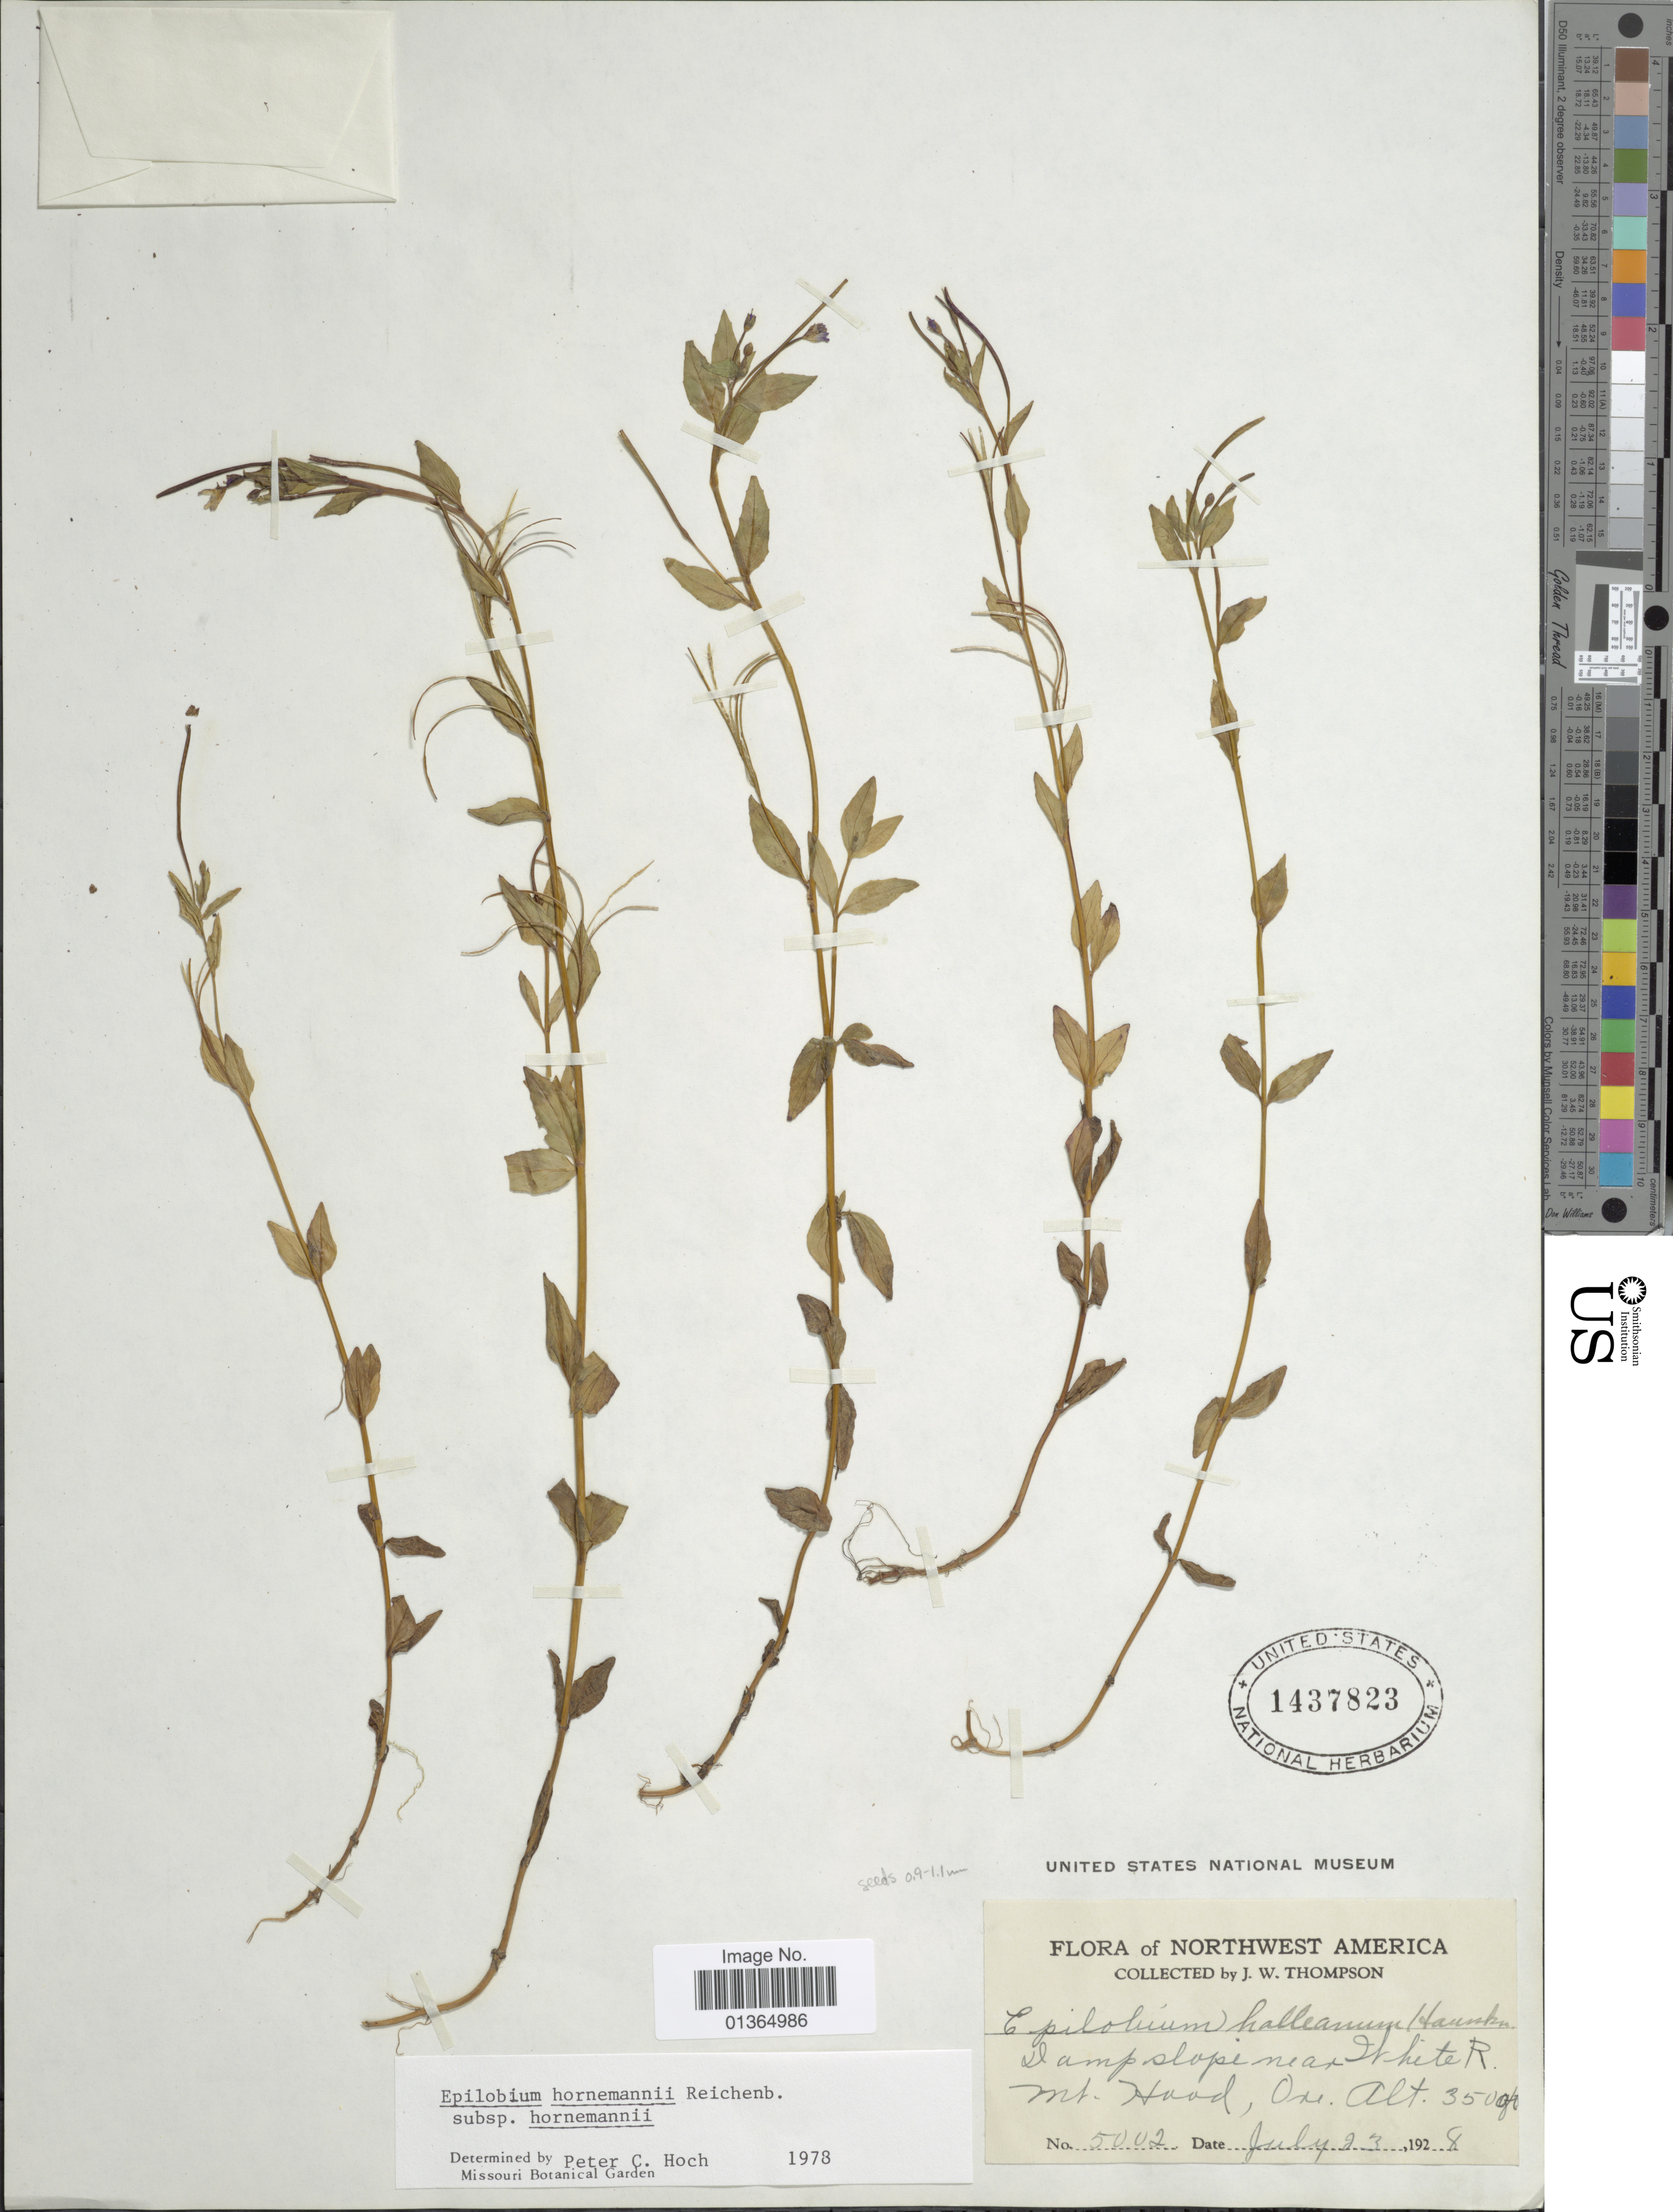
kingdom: Plantae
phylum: Tracheophyta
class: Magnoliopsida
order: Myrtales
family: Onagraceae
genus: Epilobium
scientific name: Epilobium hornemannii subsp. hornemannii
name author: Rchb.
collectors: J. W. Thompson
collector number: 5002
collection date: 1928-07-23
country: United States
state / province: Oregon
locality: Damp slope near White R. Mt. Hood.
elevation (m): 1067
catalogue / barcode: US 1437823